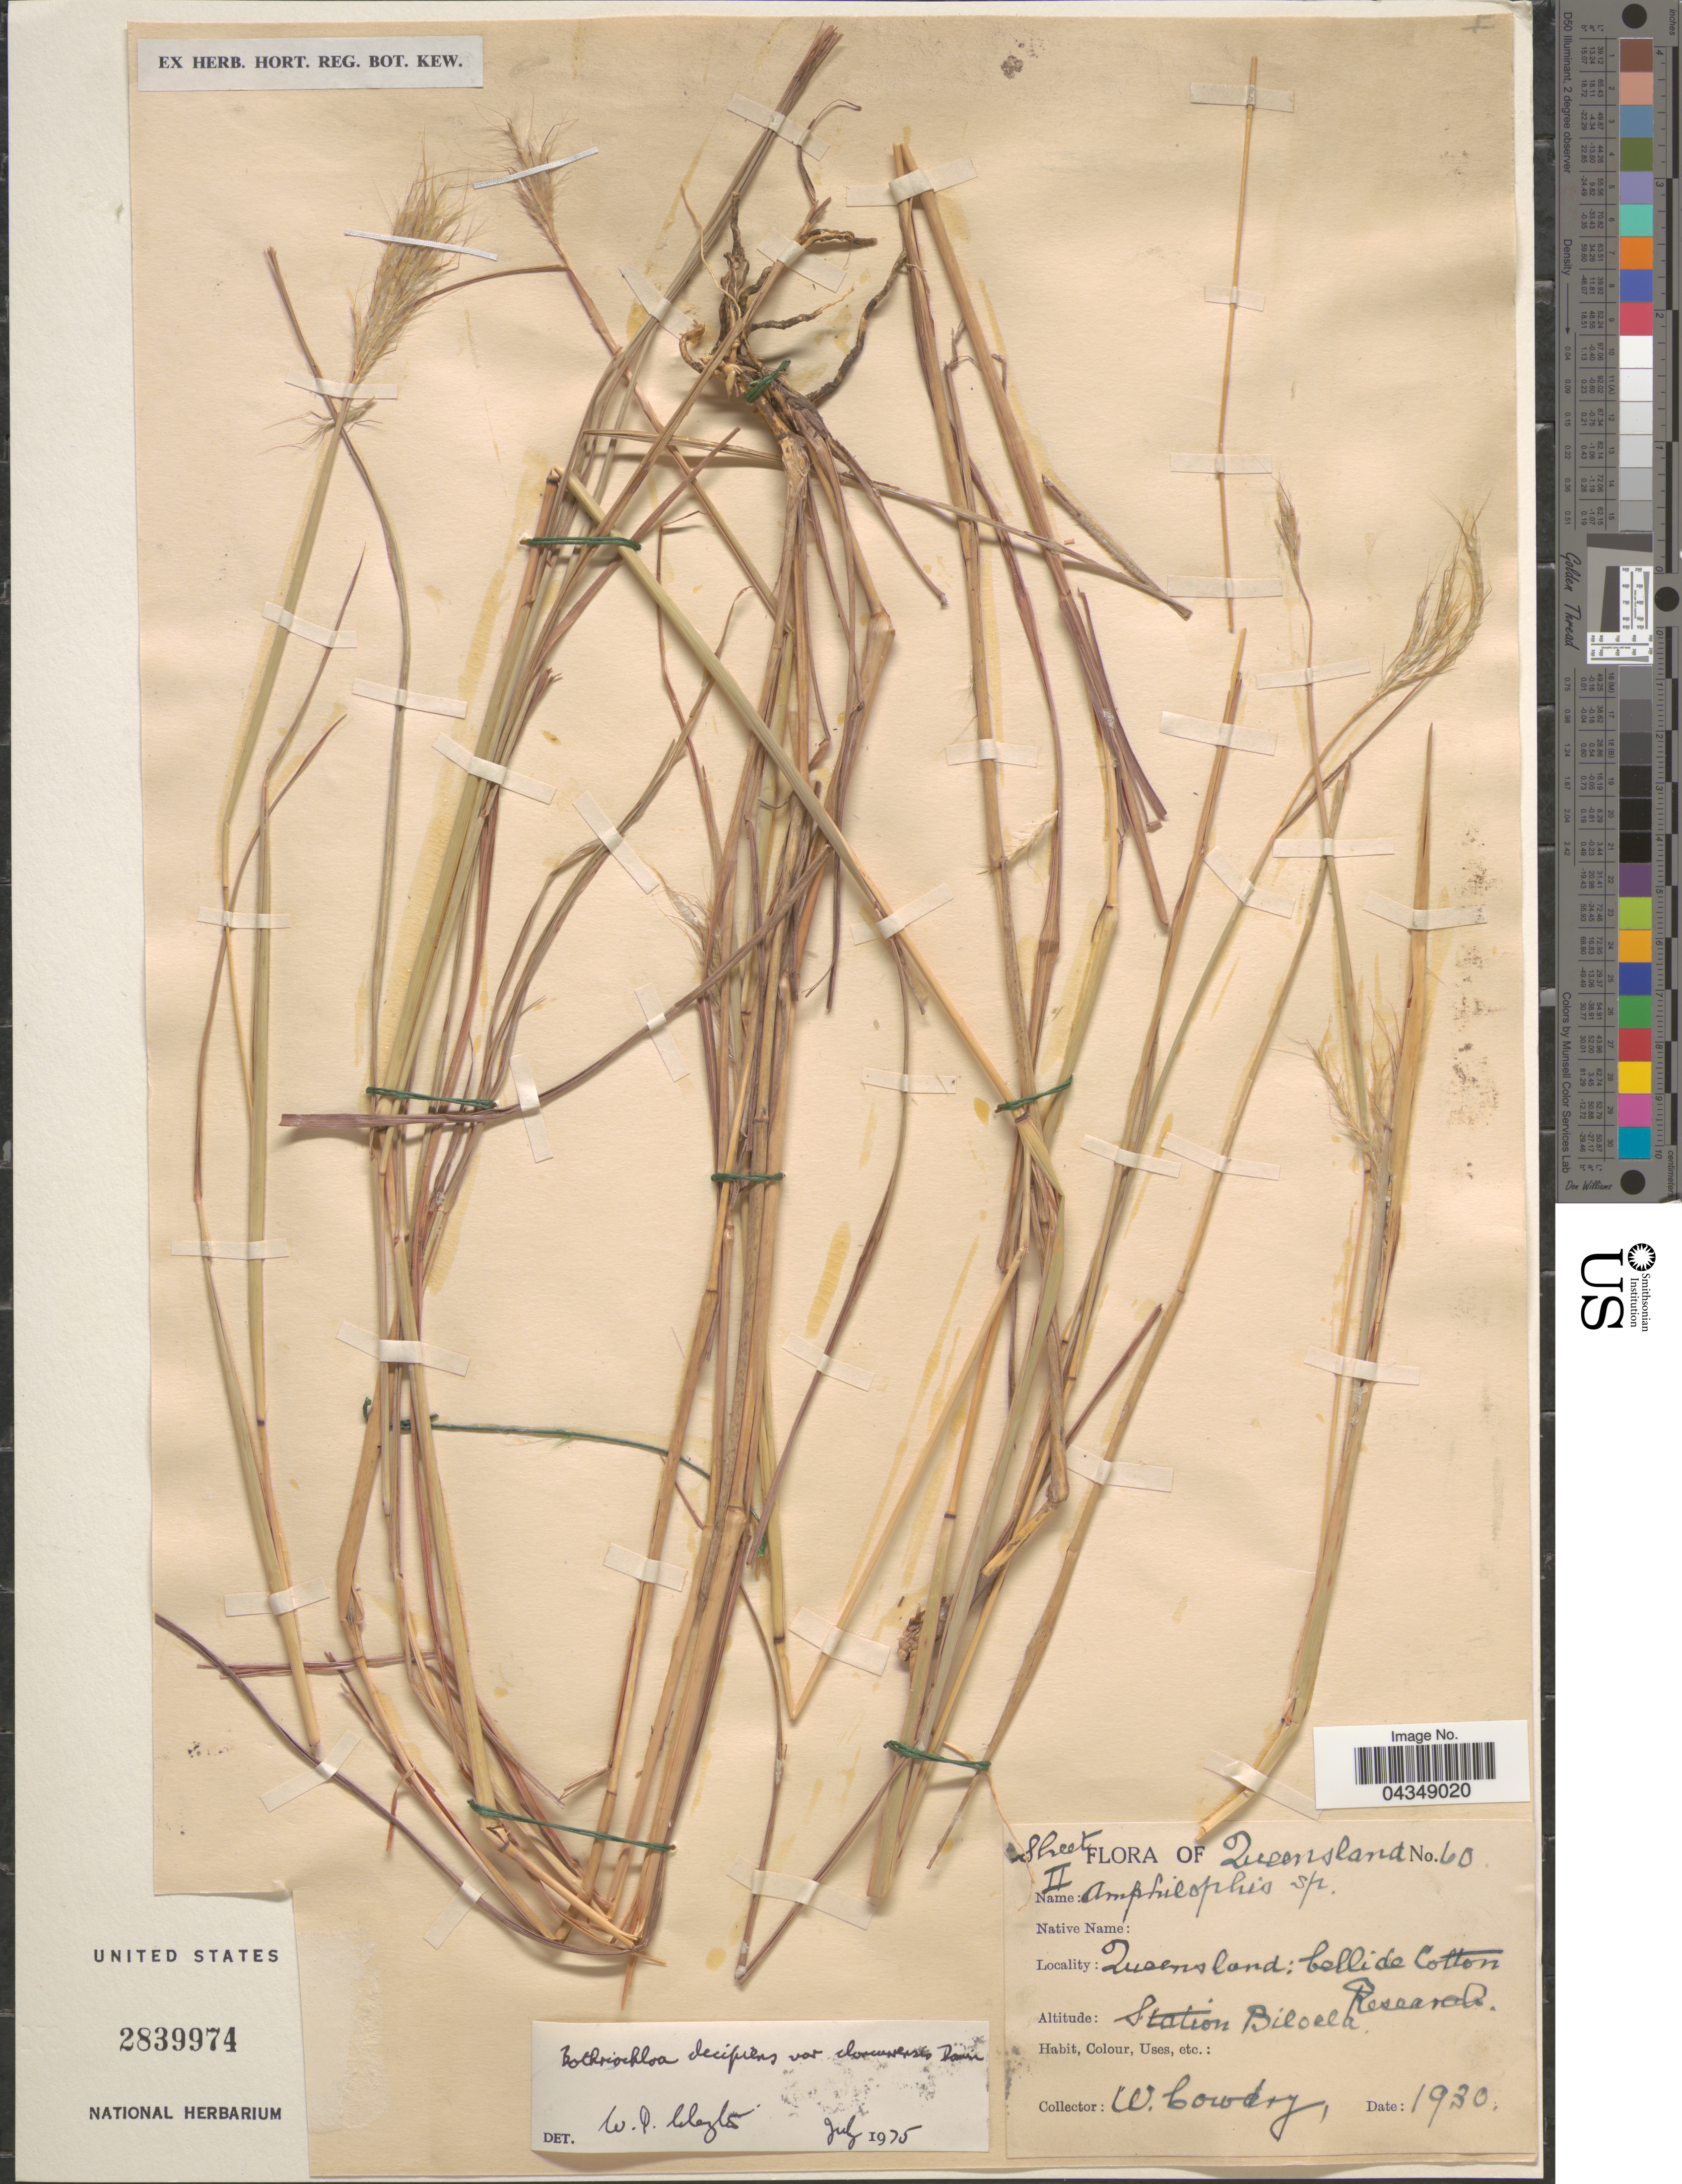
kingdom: Plantae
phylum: Tracheophyta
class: Liliopsida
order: Poales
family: Poaceae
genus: Bothriochloa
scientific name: Bothriochloa decipiens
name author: (Hack.) C. E. Hubb.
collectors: W. Cowdry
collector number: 60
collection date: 1930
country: Australia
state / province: Queensland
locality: Cellide [interpreted] Cotton Research Co. Station Biloela.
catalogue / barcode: US 2839974